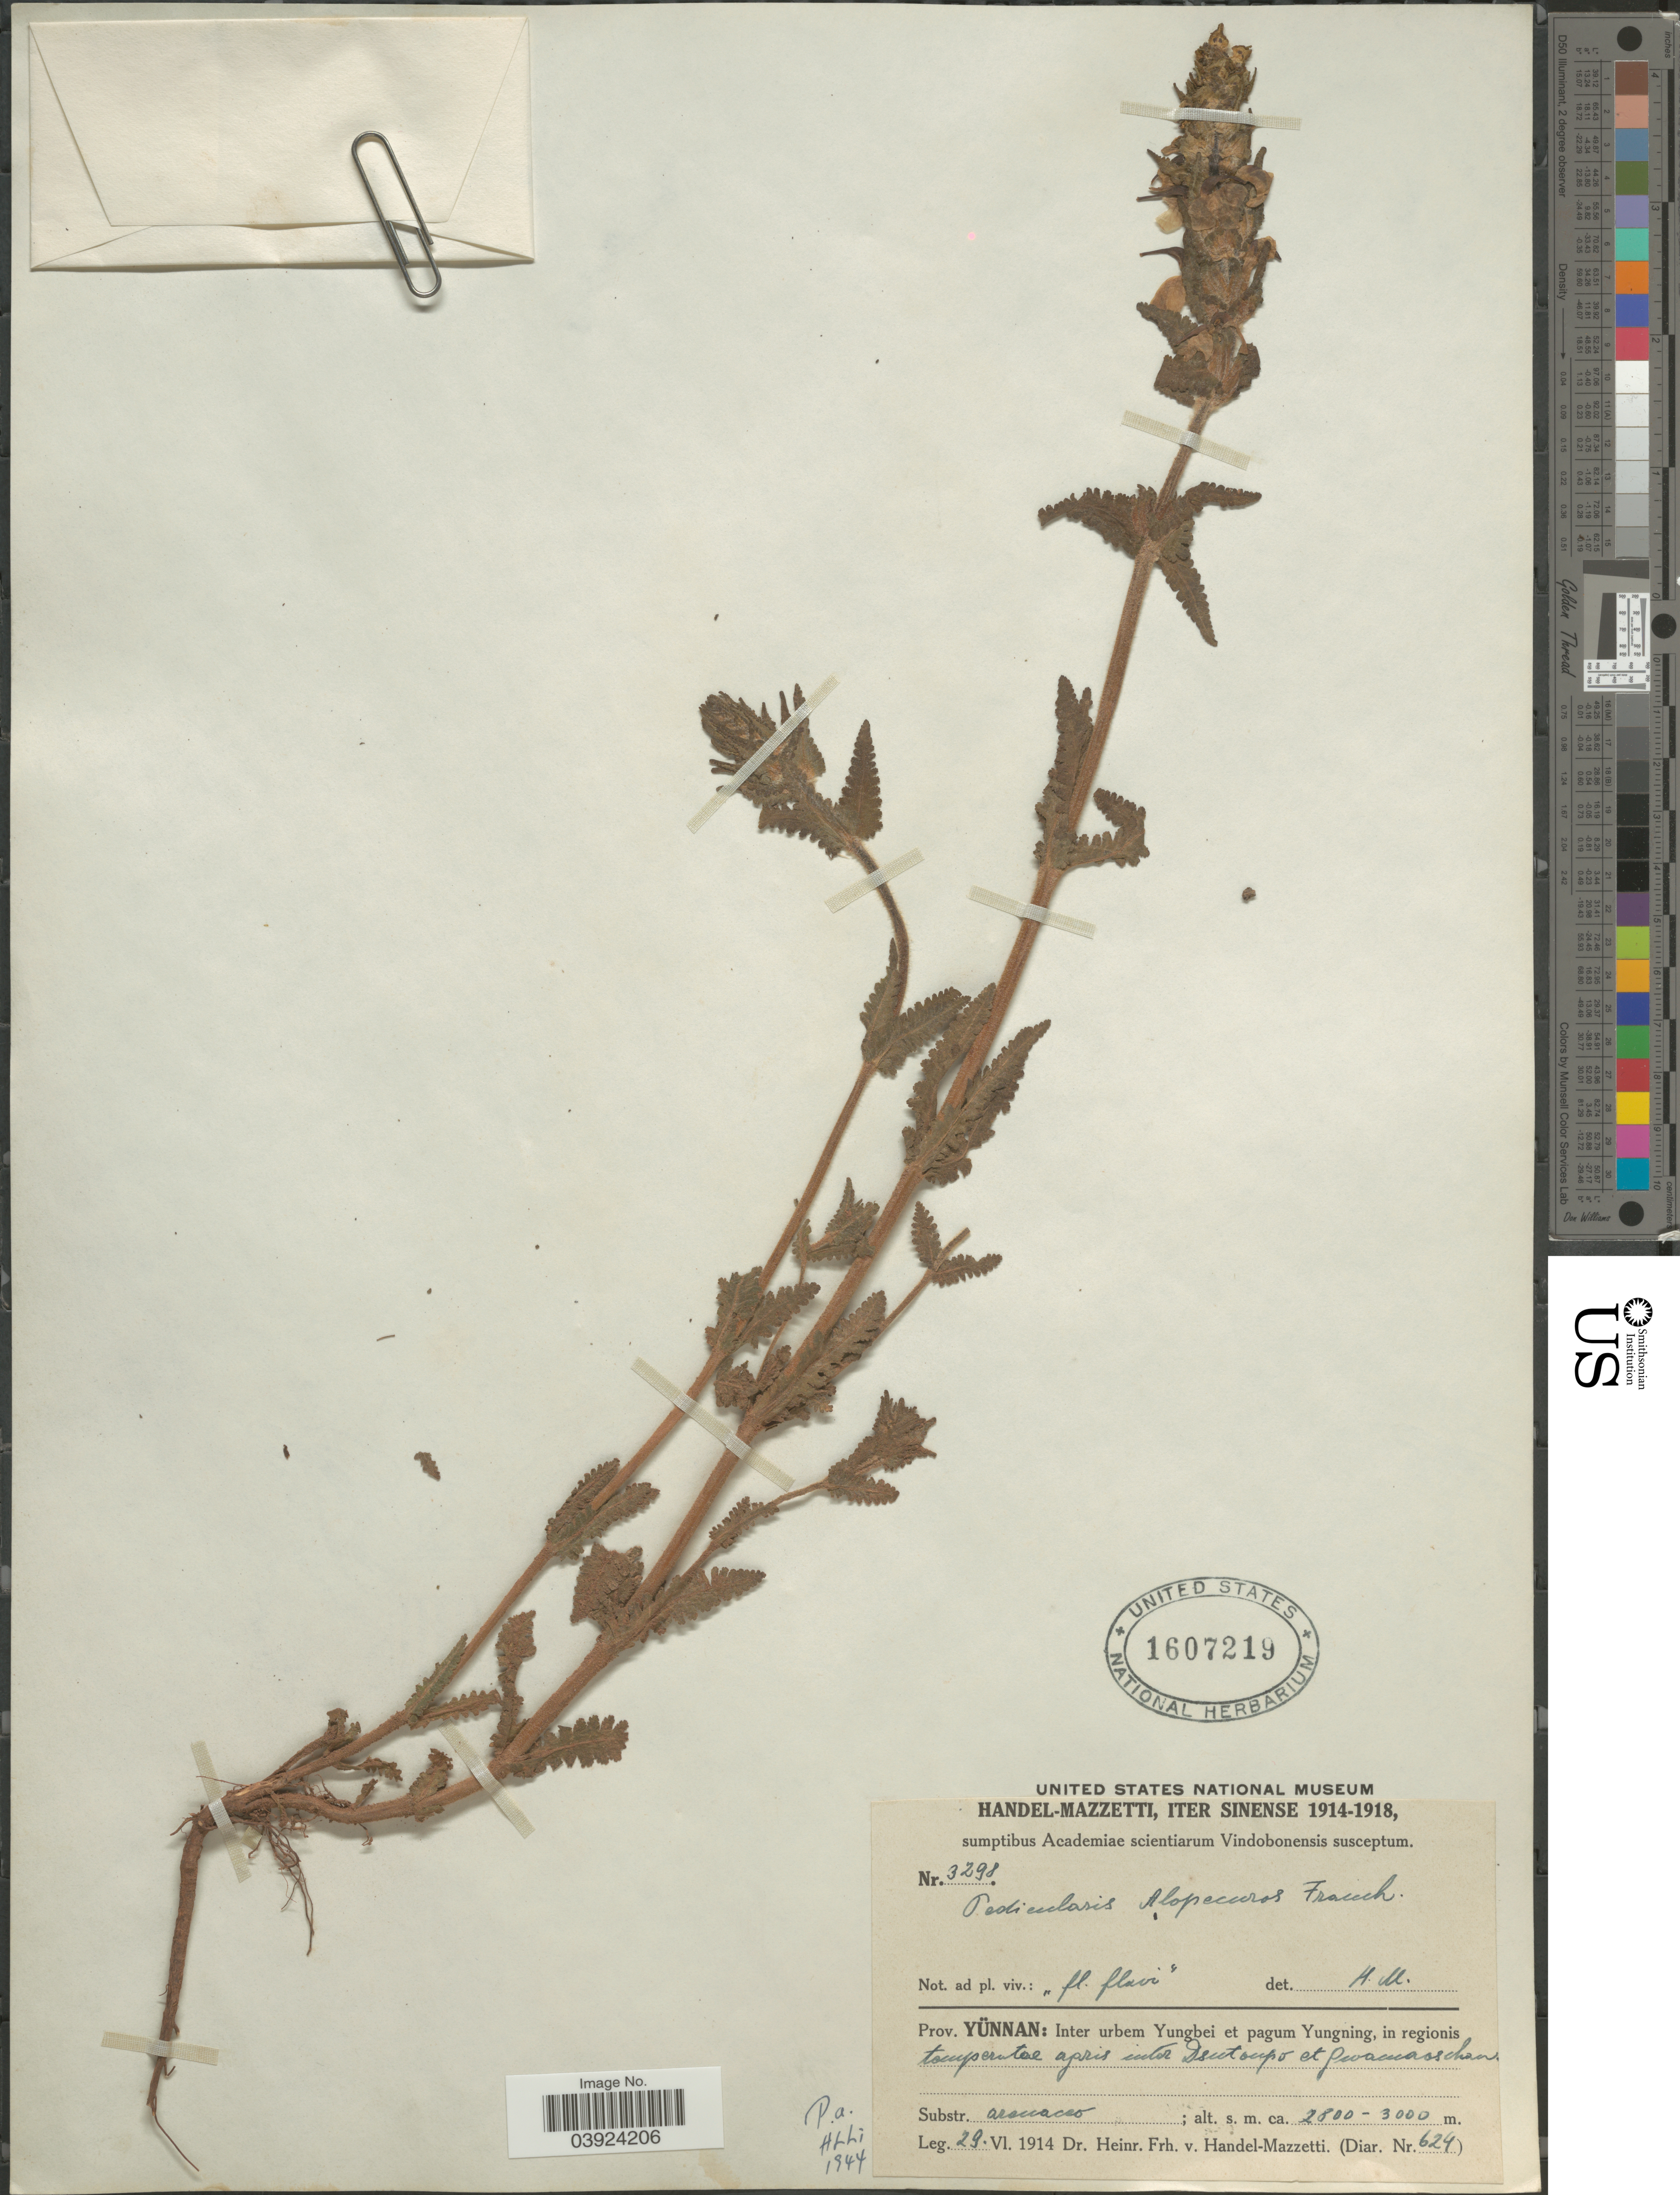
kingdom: Plantae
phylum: Tracheophyta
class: Magnoliopsida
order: Lamiales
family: Orobanchaceae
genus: Pedicularis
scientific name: Pedicularis alopecuros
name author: Franch. ex Maxim.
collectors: H. Handel-Mazzetti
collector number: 3298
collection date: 1914-06-29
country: China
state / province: Yunnan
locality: Inter urbem Yungbei at pagum Yungning, in regionis temperatae agris inter Dsutoupo et Pwamaoschon. [interpreted]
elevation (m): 2800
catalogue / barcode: US 1607219